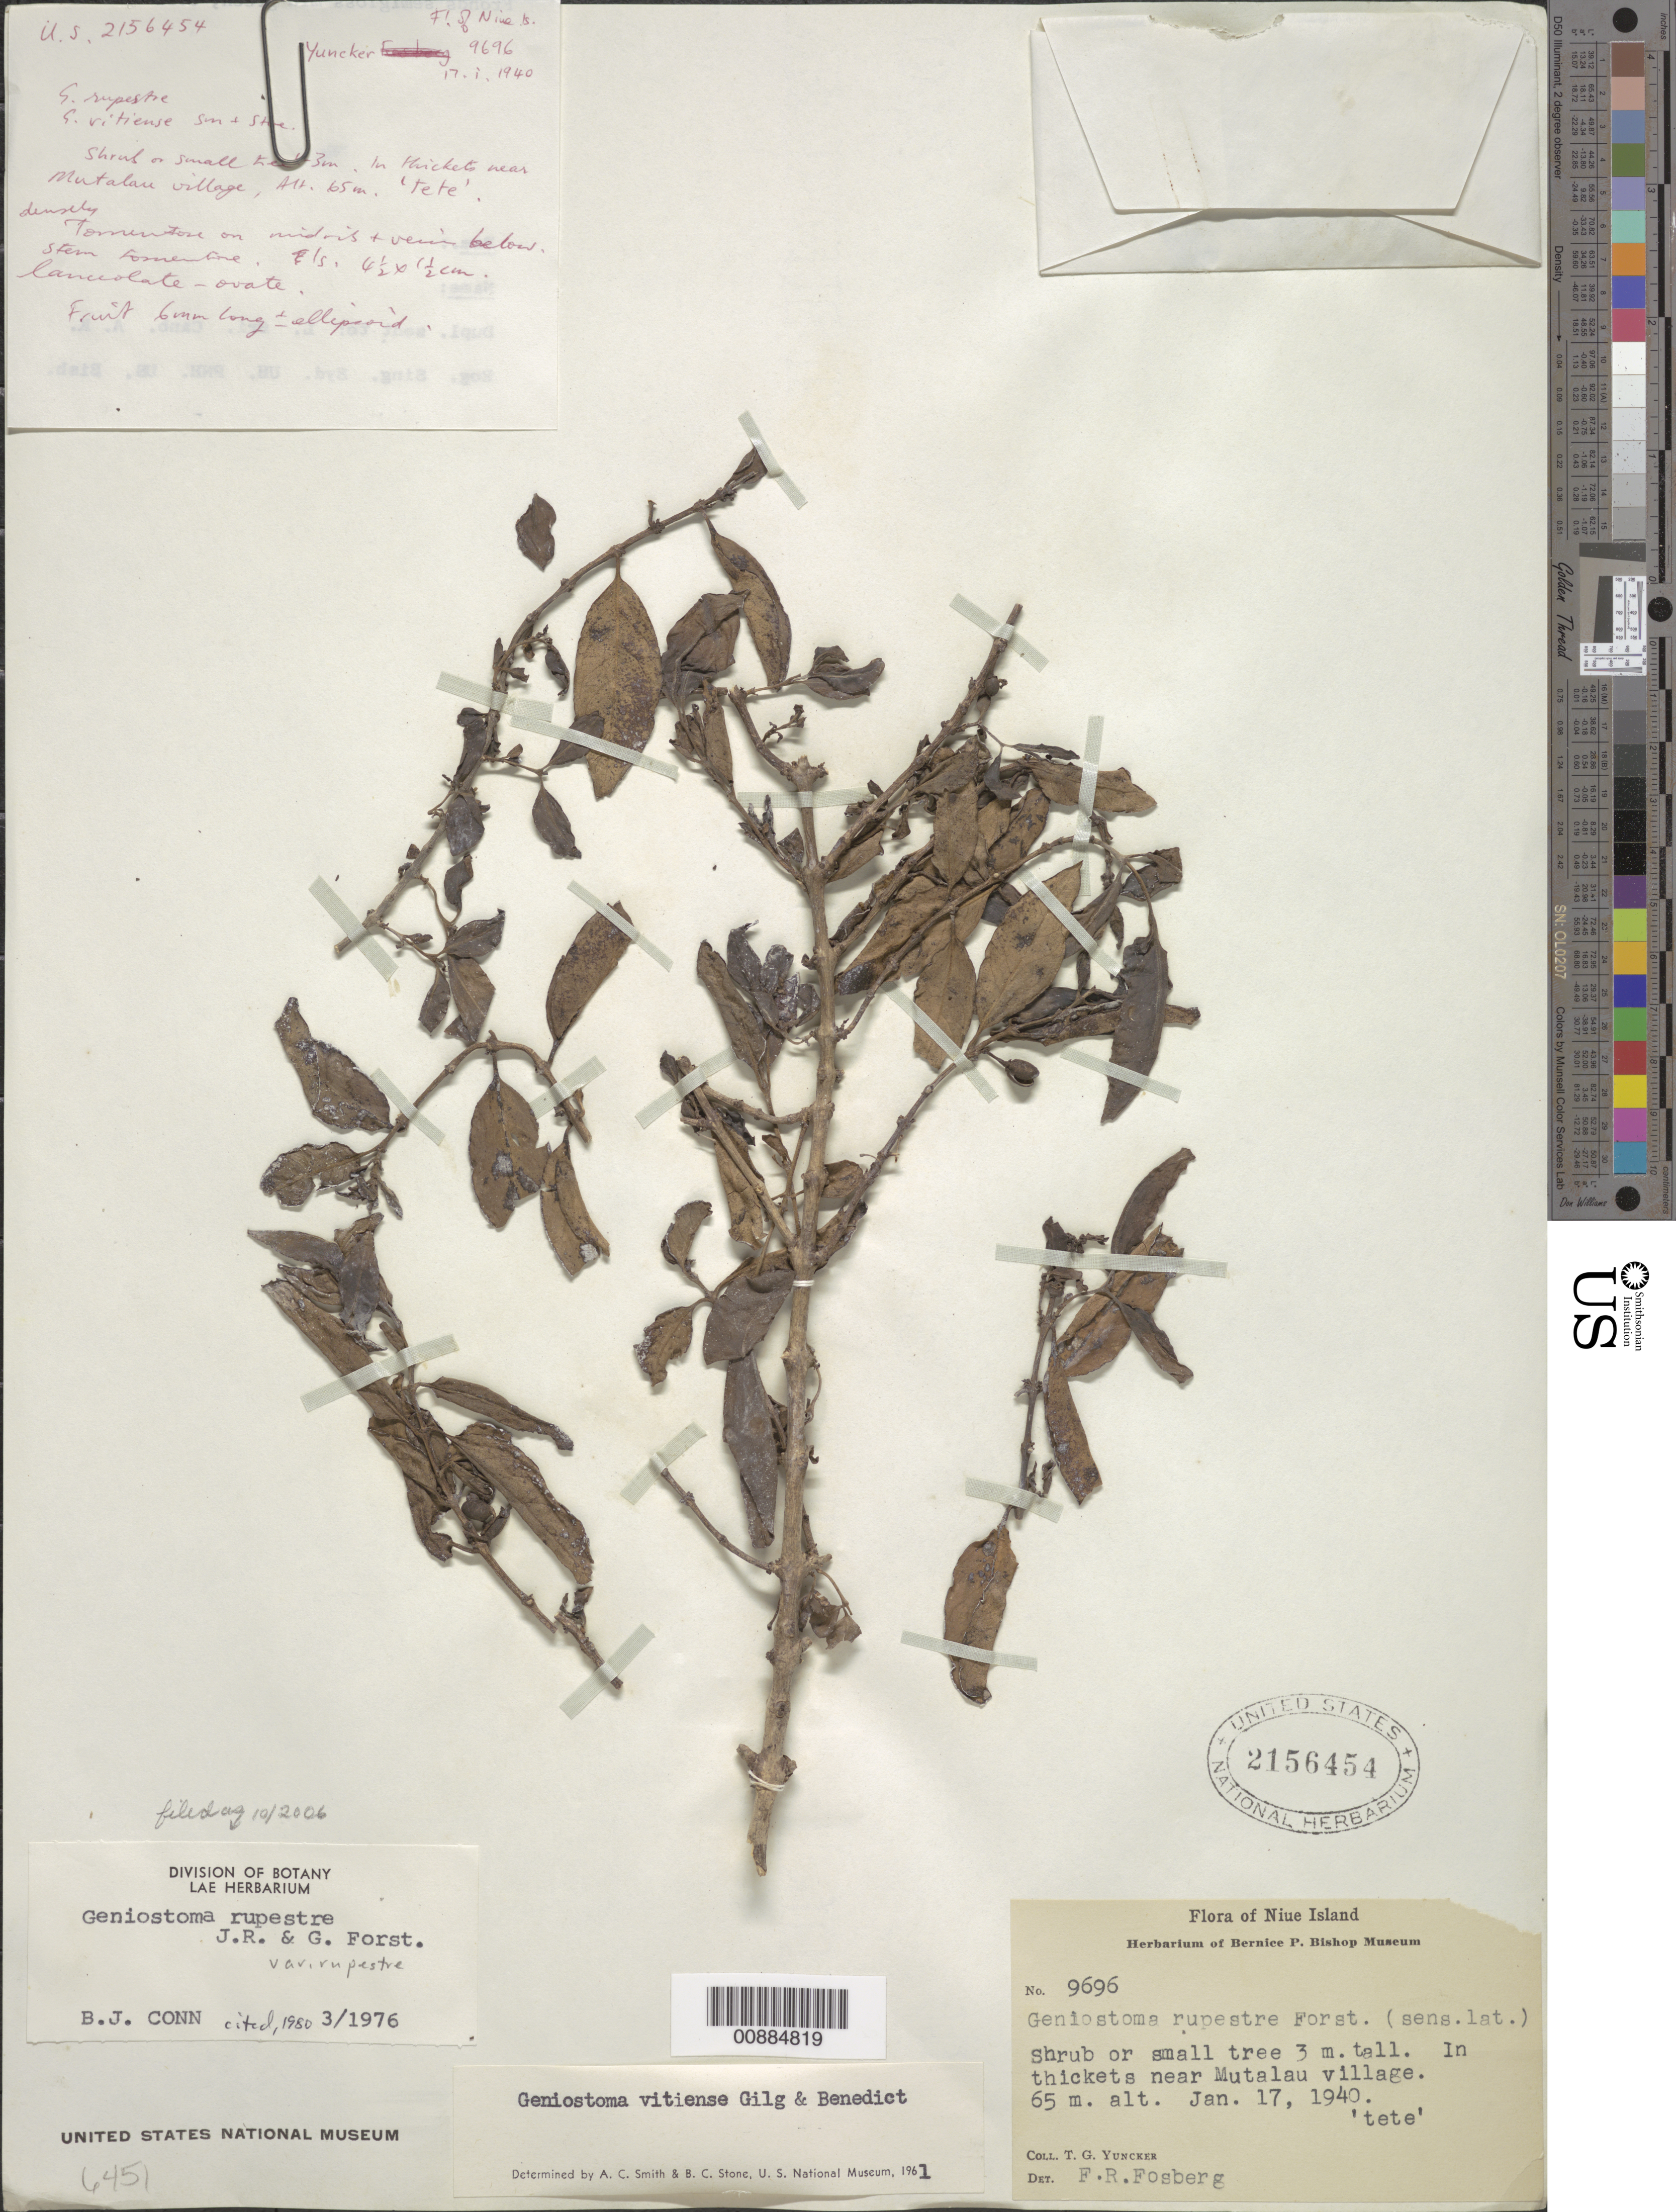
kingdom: Plantae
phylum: Tracheophyta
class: Magnoliopsida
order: Gentianales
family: Loganiaceae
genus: Geniostoma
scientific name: Geniostoma rupestre var. rupestre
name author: J.R. Forst. & G. Forst.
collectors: T. G. Yuncker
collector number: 9696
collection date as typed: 17 Jan 1940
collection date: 1940-01-17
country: Niue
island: Niue I.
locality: Near Mutalau village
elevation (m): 65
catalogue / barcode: US 2156454